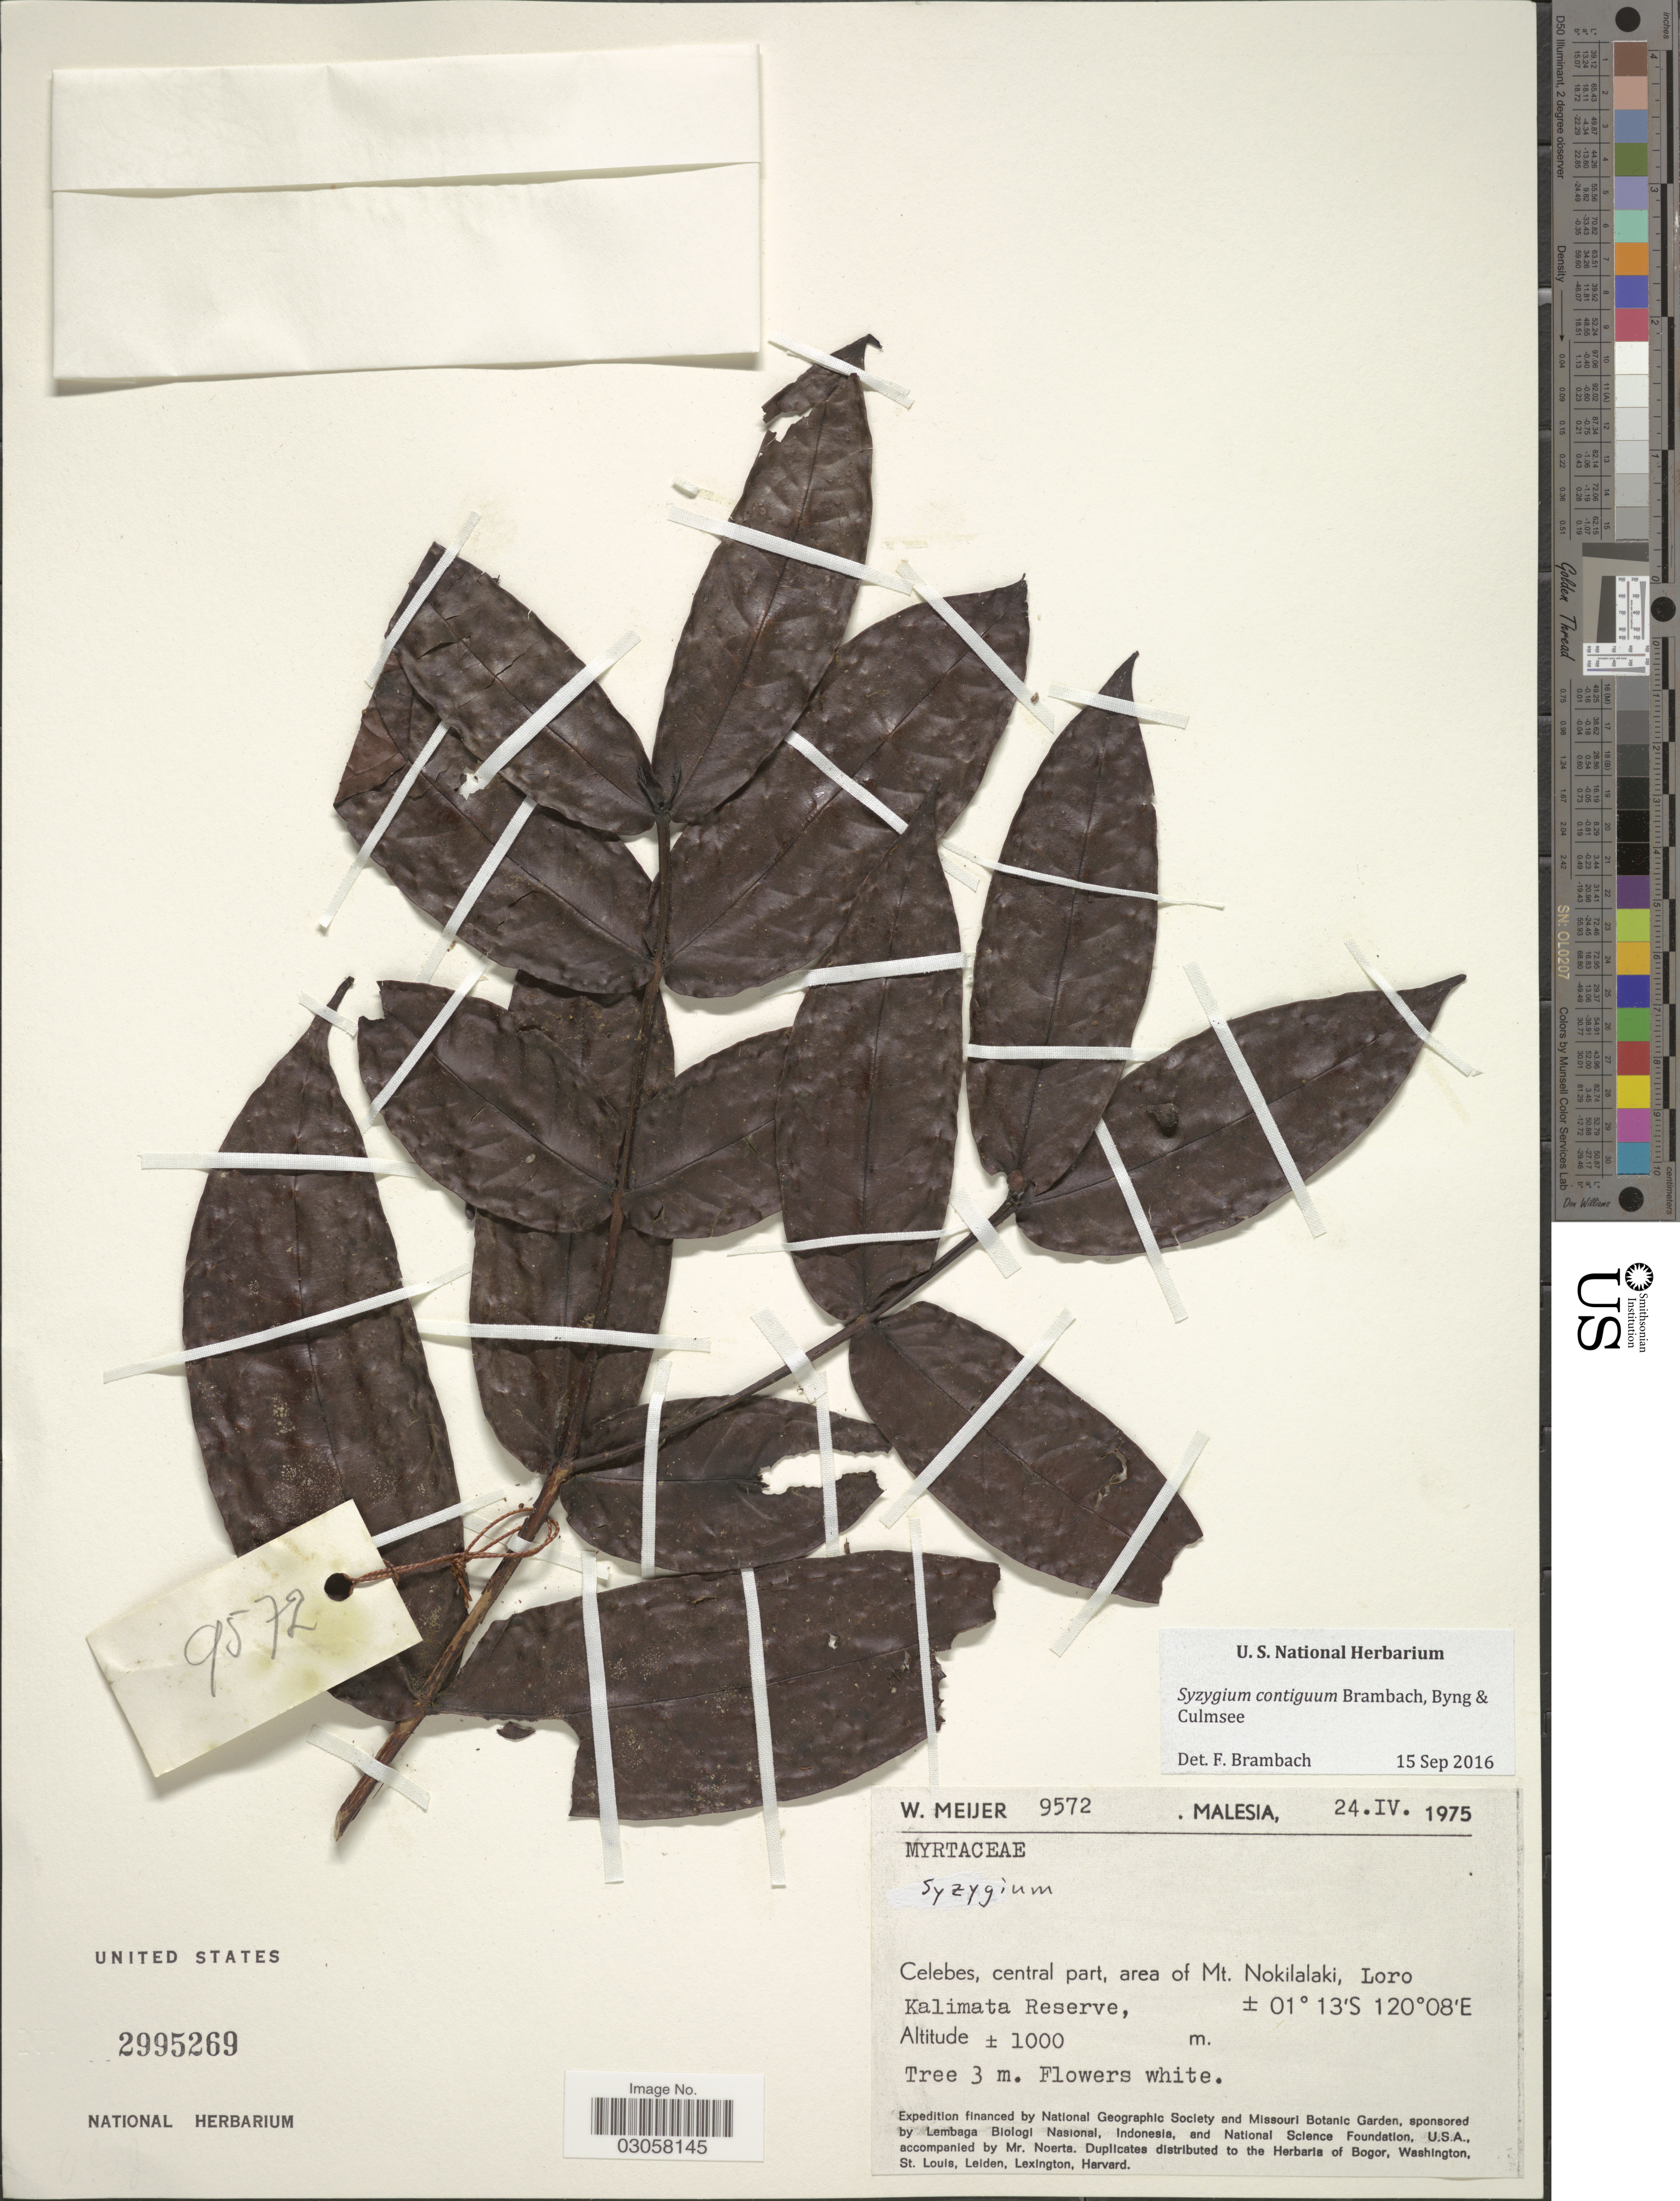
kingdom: Plantae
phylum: Tracheophyta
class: Magnoliopsida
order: Myrtales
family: Myrtaceae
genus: Syzygium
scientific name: Syzygium contiguum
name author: Brambach et al.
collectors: W. Meijer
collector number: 9572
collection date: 1975-04-24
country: Malaysia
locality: Celebes, central part, area of Mt. Nokilalaki, Loro Kalimata Reserve.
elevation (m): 1000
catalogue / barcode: US 2995269